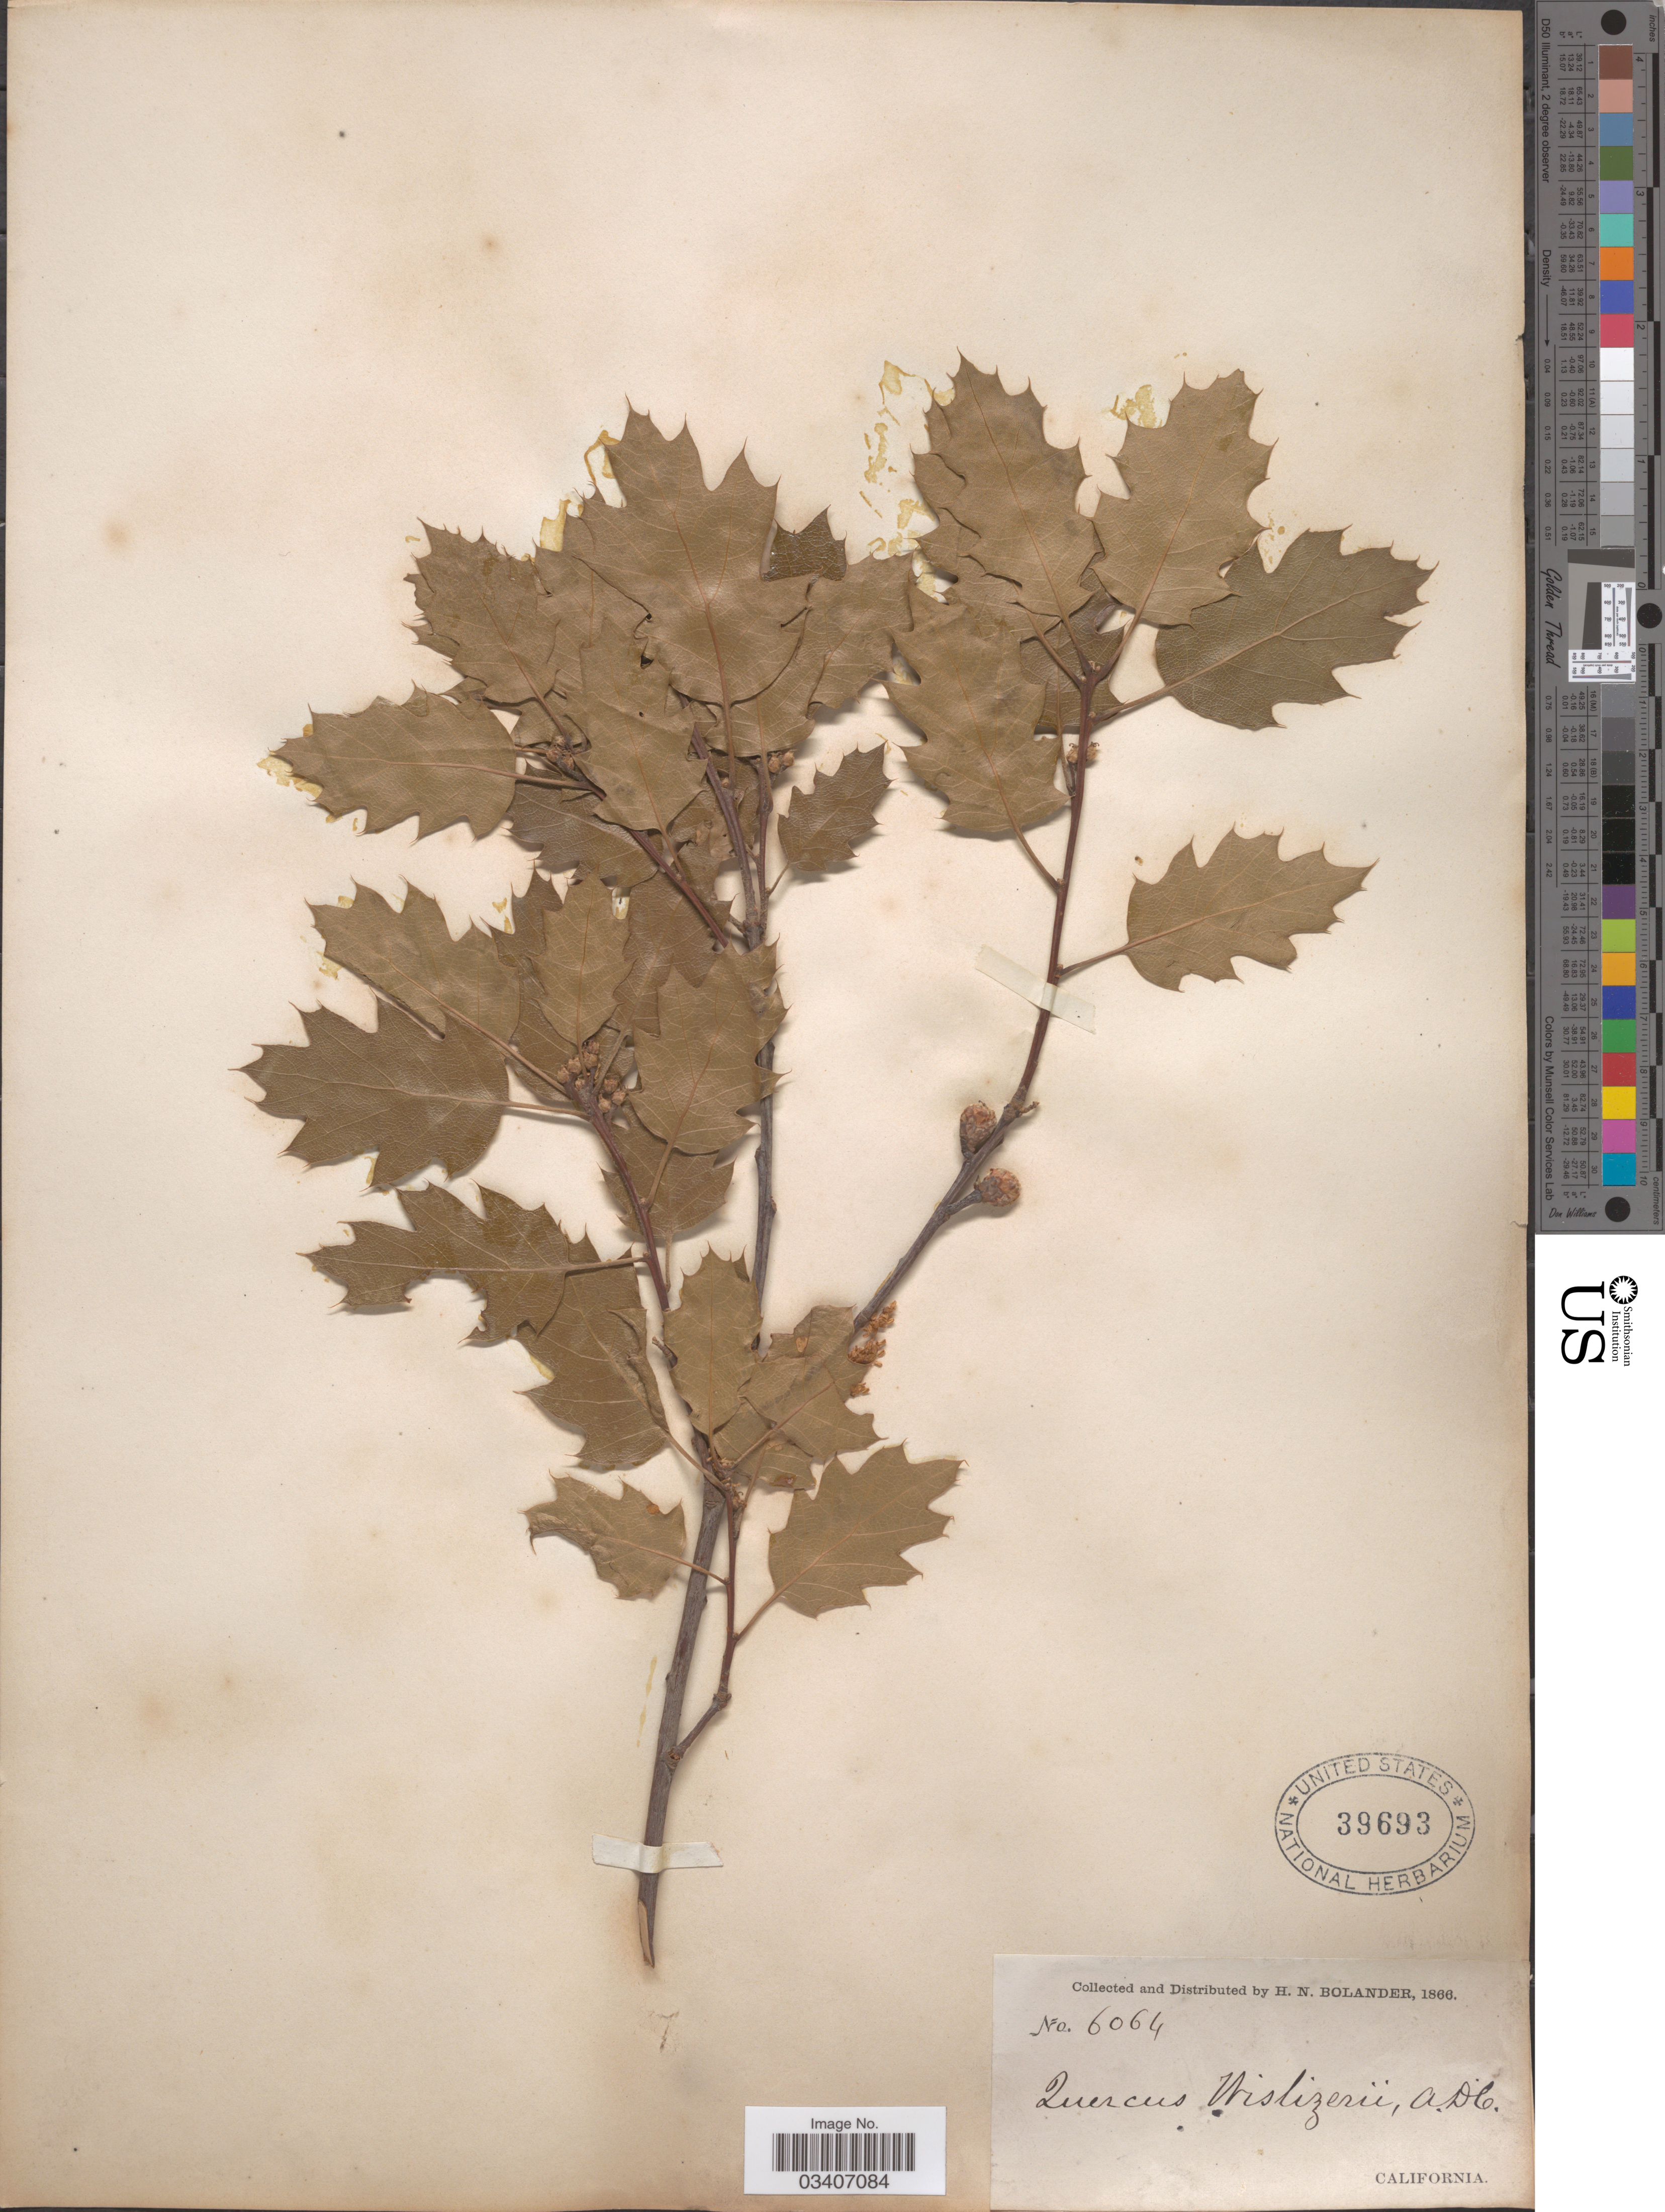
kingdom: Plantae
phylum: Tracheophyta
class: Magnoliopsida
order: Fagales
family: Fagaceae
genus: Quercus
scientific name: Quercus x moreha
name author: Kellogg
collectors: H. Bolander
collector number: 6064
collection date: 1866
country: United States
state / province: California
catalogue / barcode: US 39693